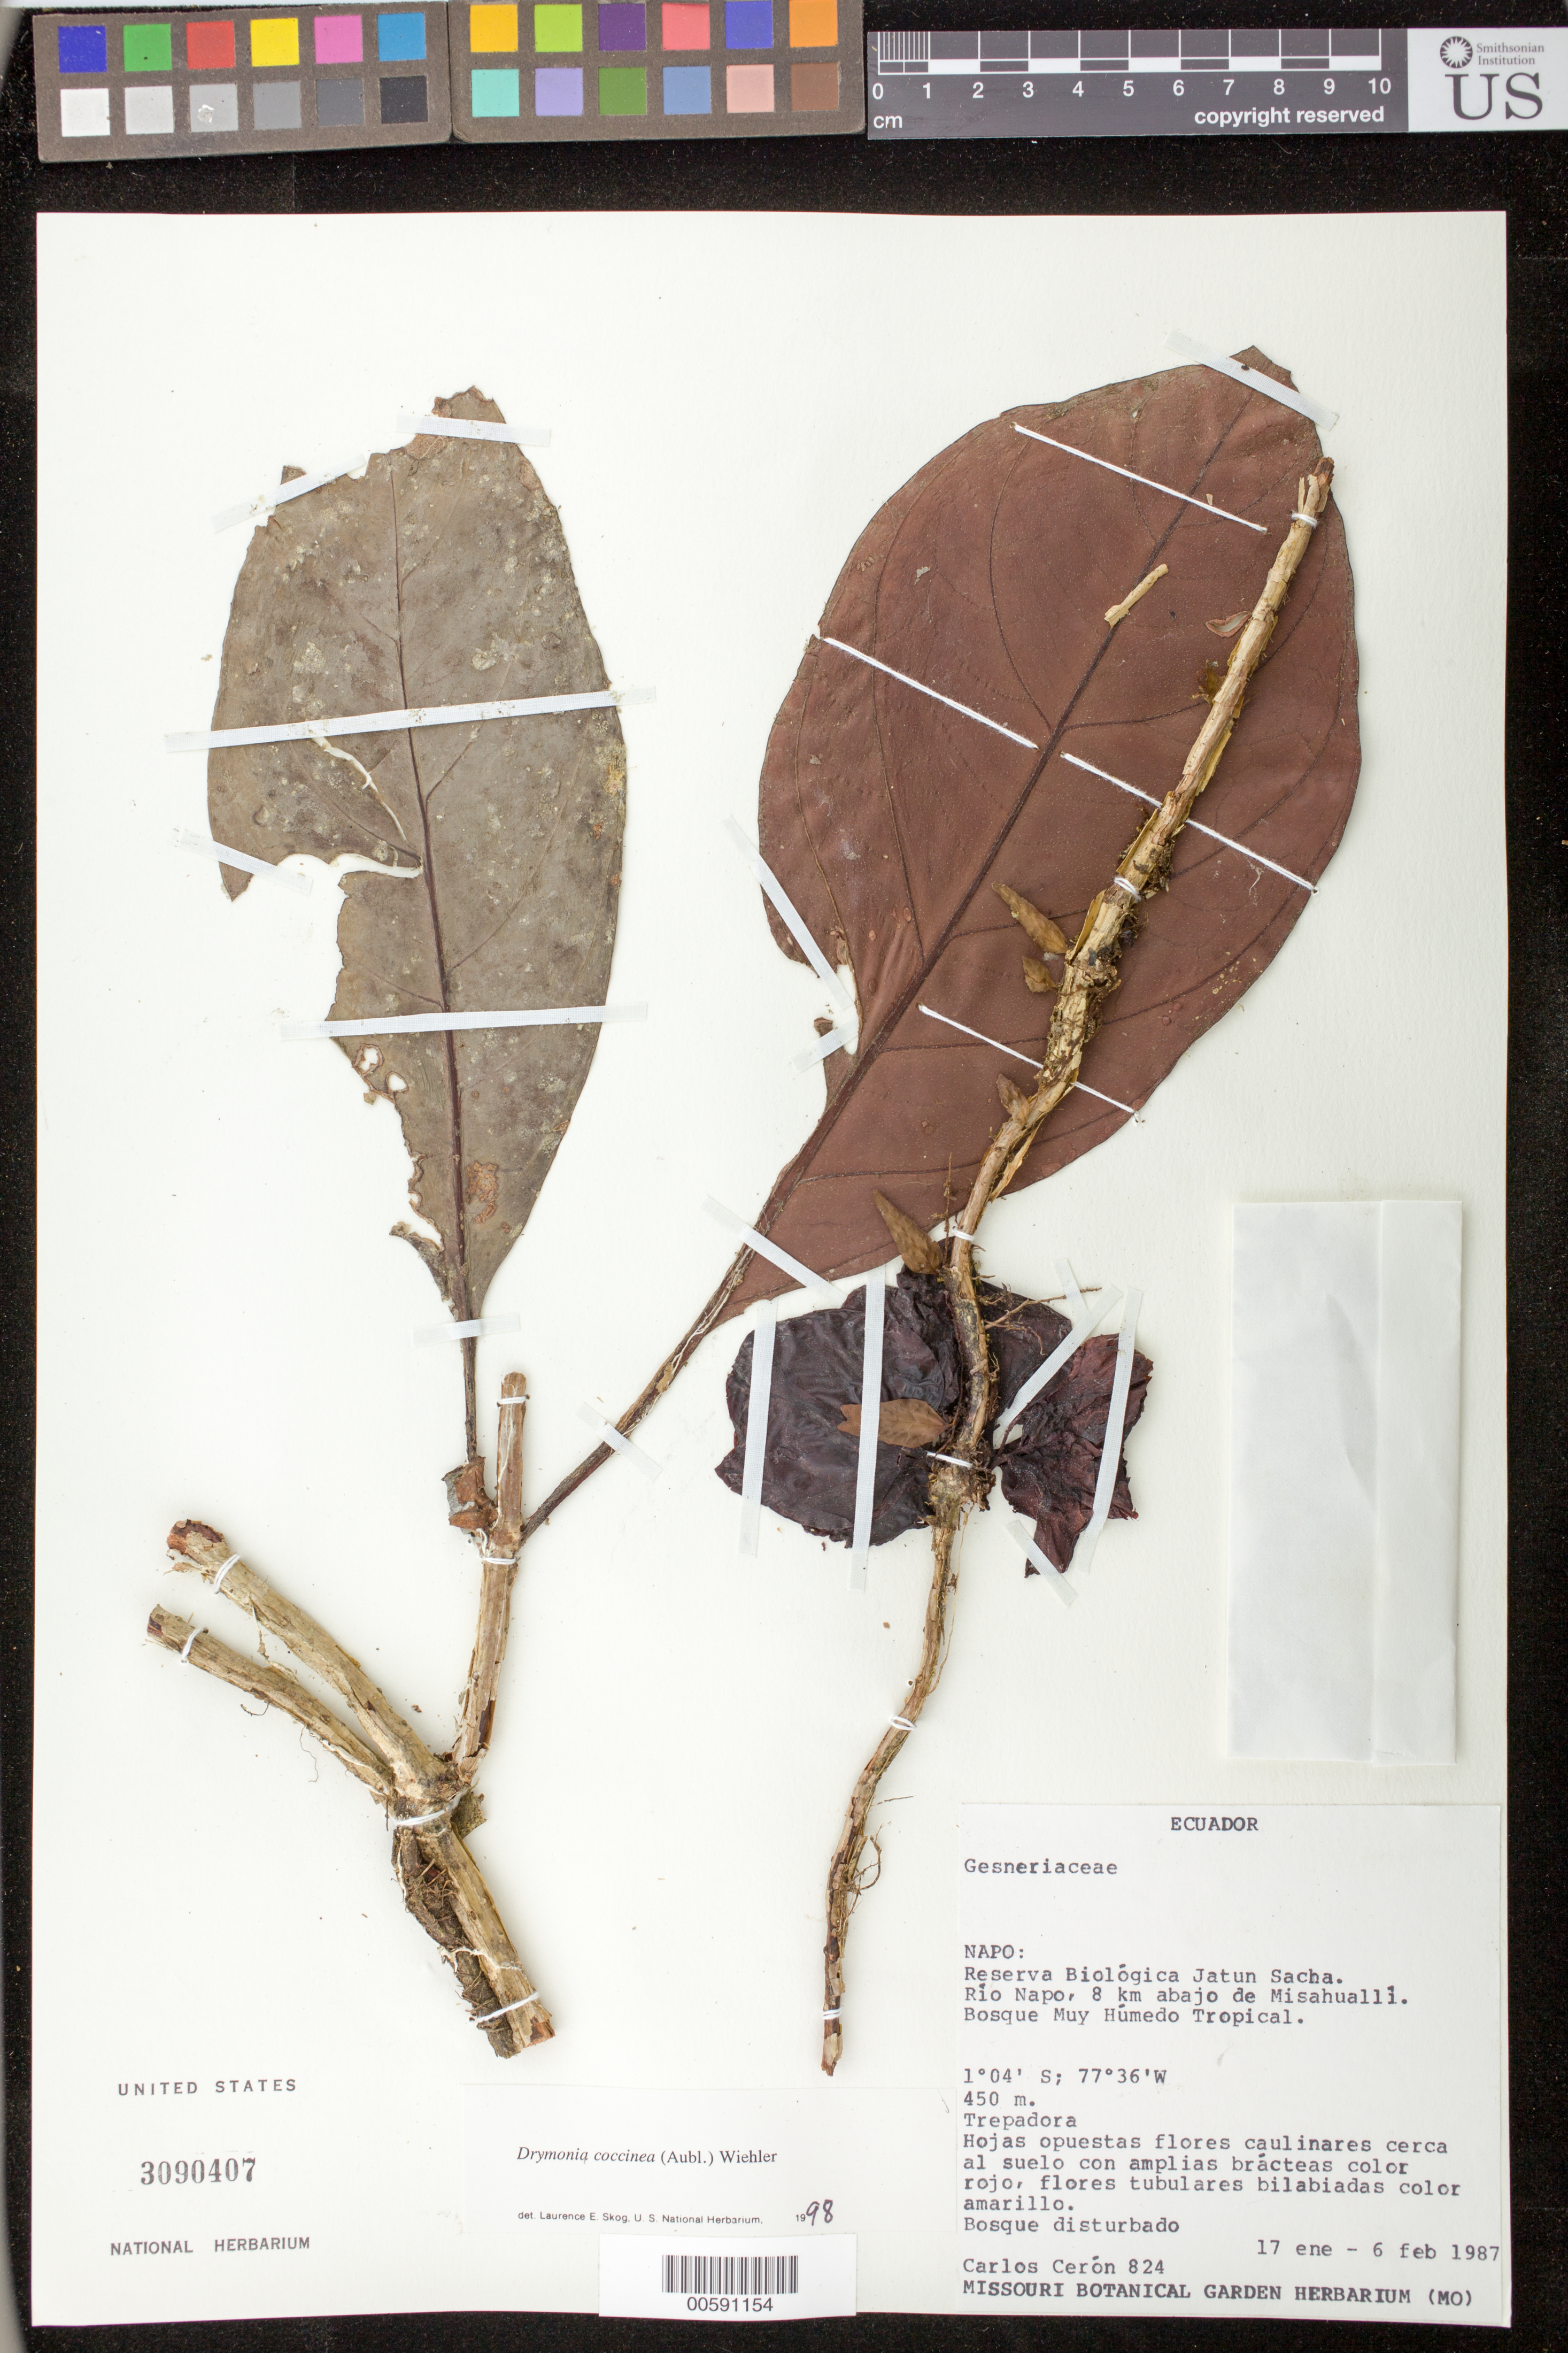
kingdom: Plantae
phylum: Tracheophyta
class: Magnoliopsida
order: Lamiales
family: Gesneriaceae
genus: Drymonia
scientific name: Drymonia coccinea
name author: (Aubl.) Wiehler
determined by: Skog, Laurence E.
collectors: C. E. Cerón M.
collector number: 824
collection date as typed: Jan-Feb 1987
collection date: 1987-01/1987-02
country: Ecuador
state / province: Napo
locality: Reserva Biológica Jatun Sacha. Río Napo, 8 km abajo de Misahuallí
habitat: Bosque muy húmedo tropical; bosque disturbado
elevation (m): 450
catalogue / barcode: US 3090407